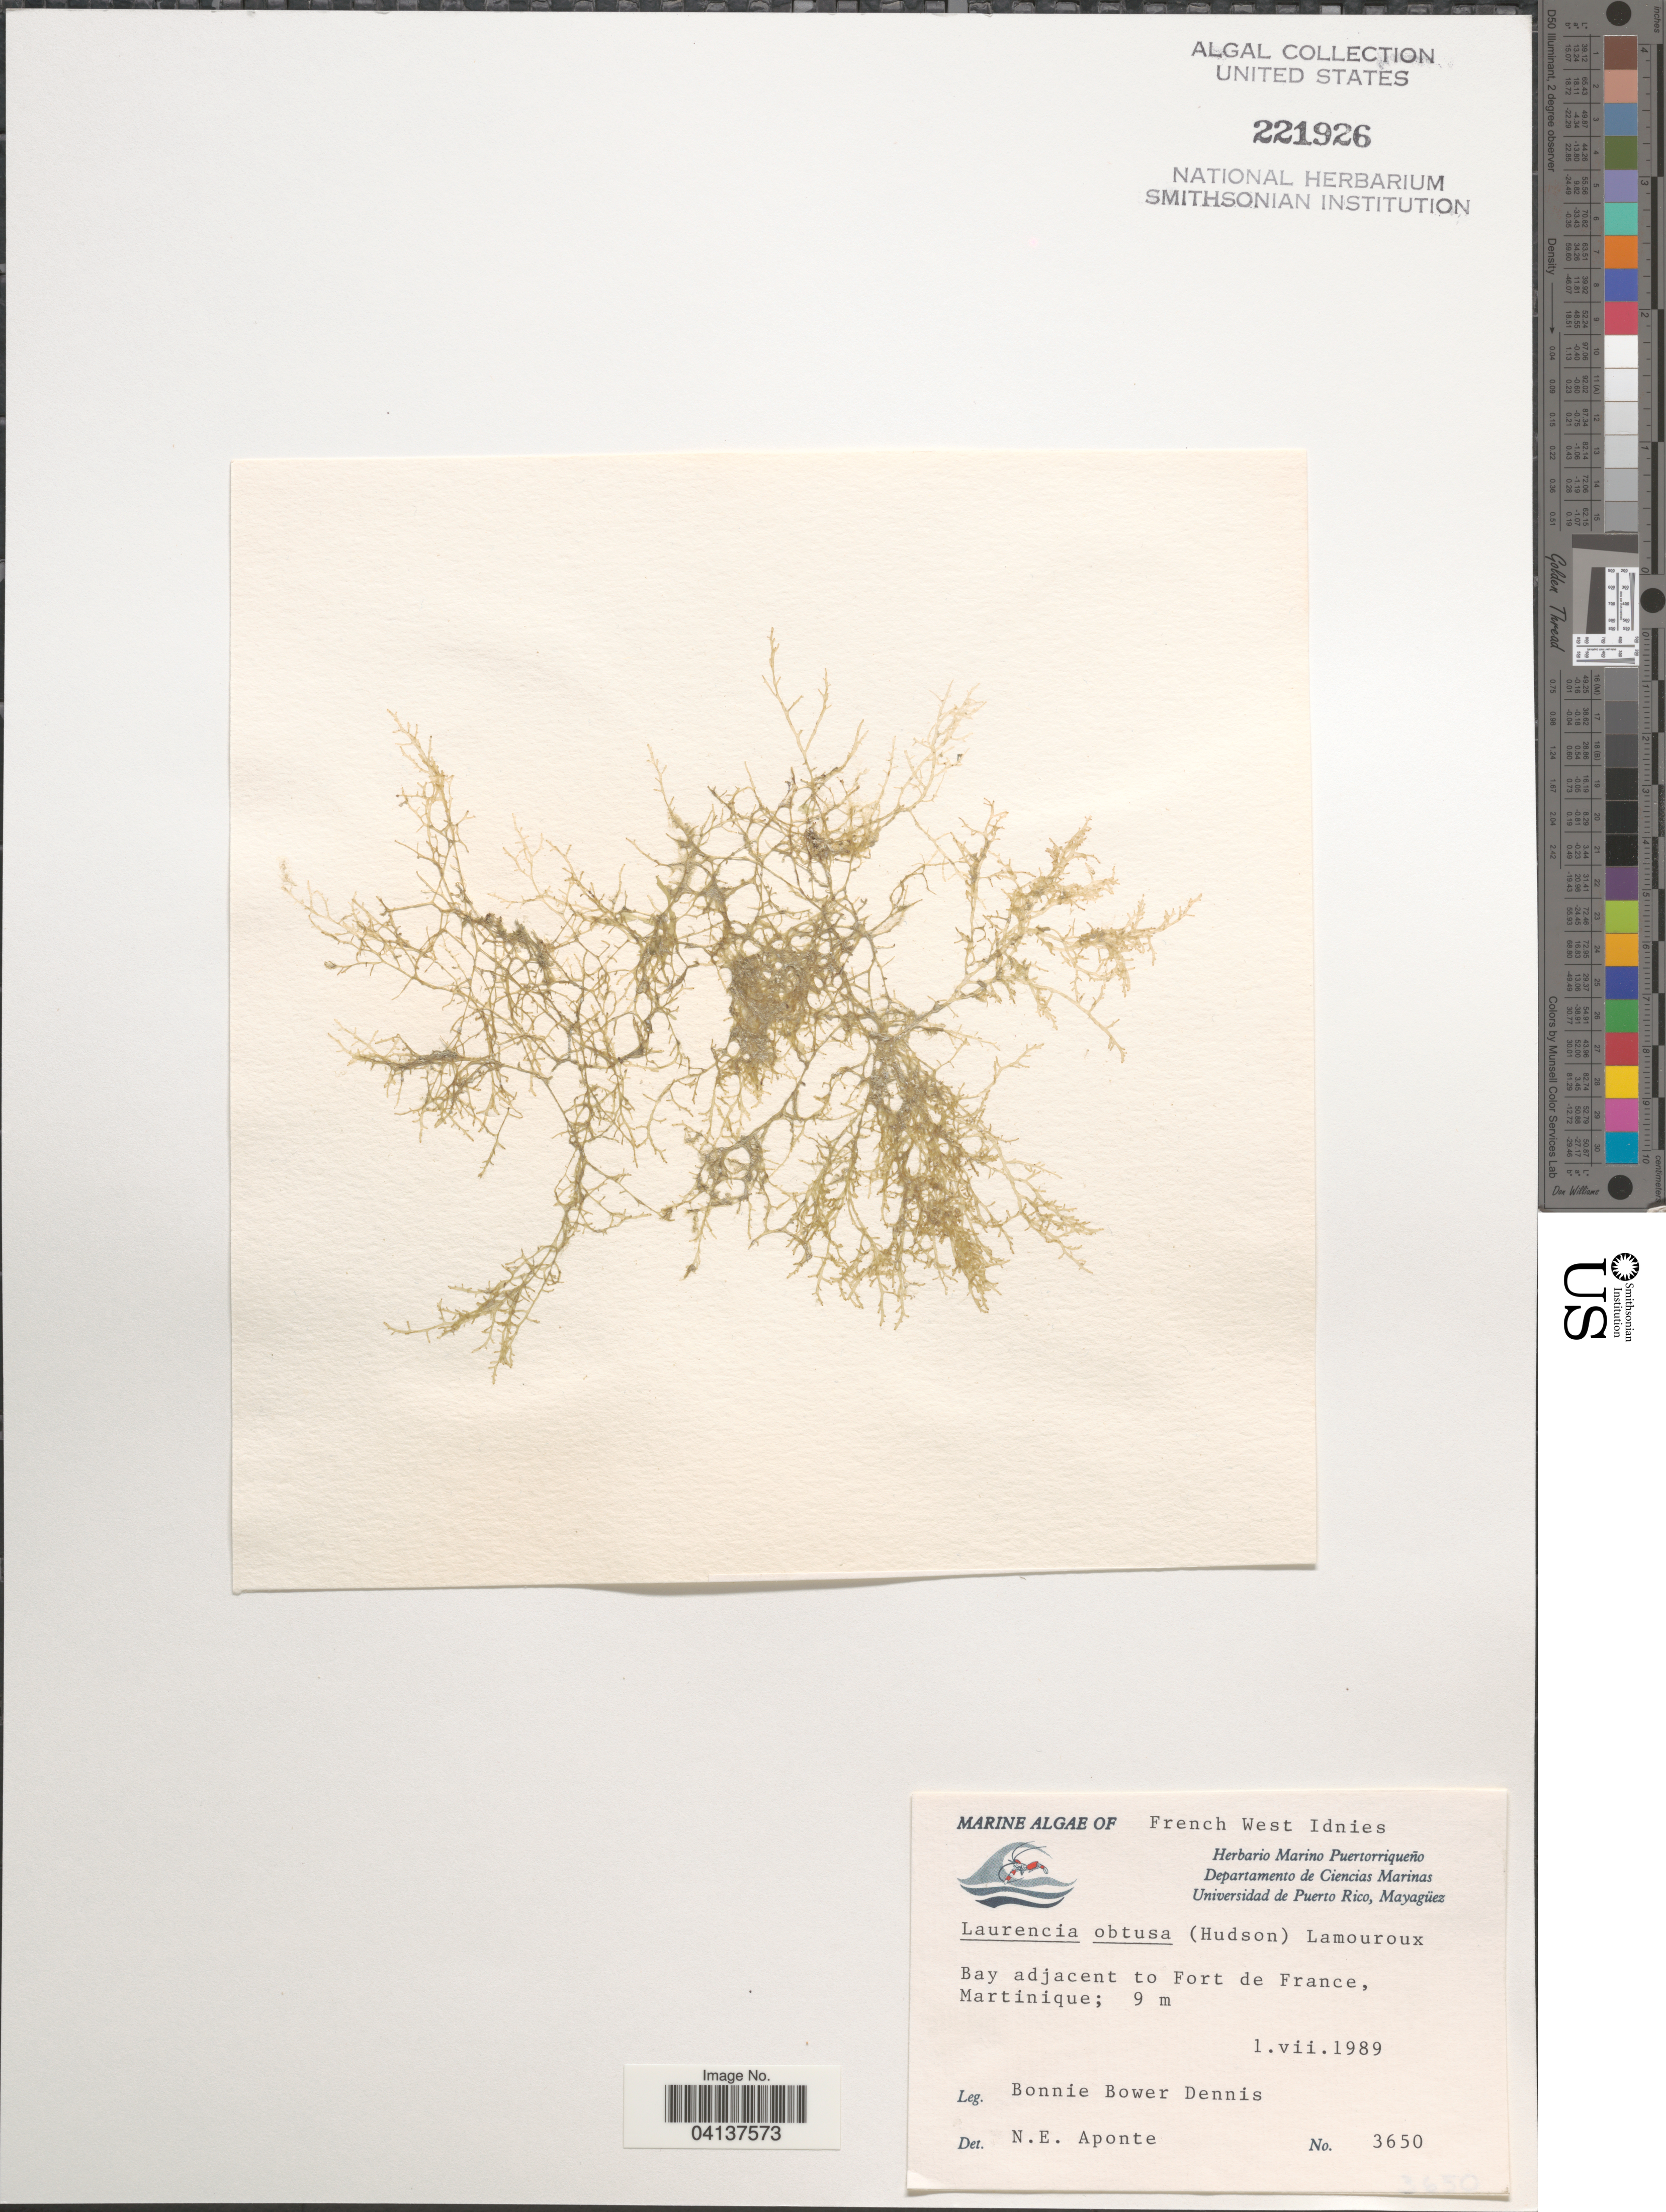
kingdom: Plantae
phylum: Rhodophyta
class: Florideophyceae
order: Ceramiales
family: Rhodomelaceae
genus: Laurencia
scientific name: Laurencia obtusa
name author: (Huds.) J.V.Lamouroux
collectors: B. Dennis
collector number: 3650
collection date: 1989-07-01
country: Martinique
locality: French West Idnies. Bay adjacent to Fort de France.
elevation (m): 9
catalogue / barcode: US 221926